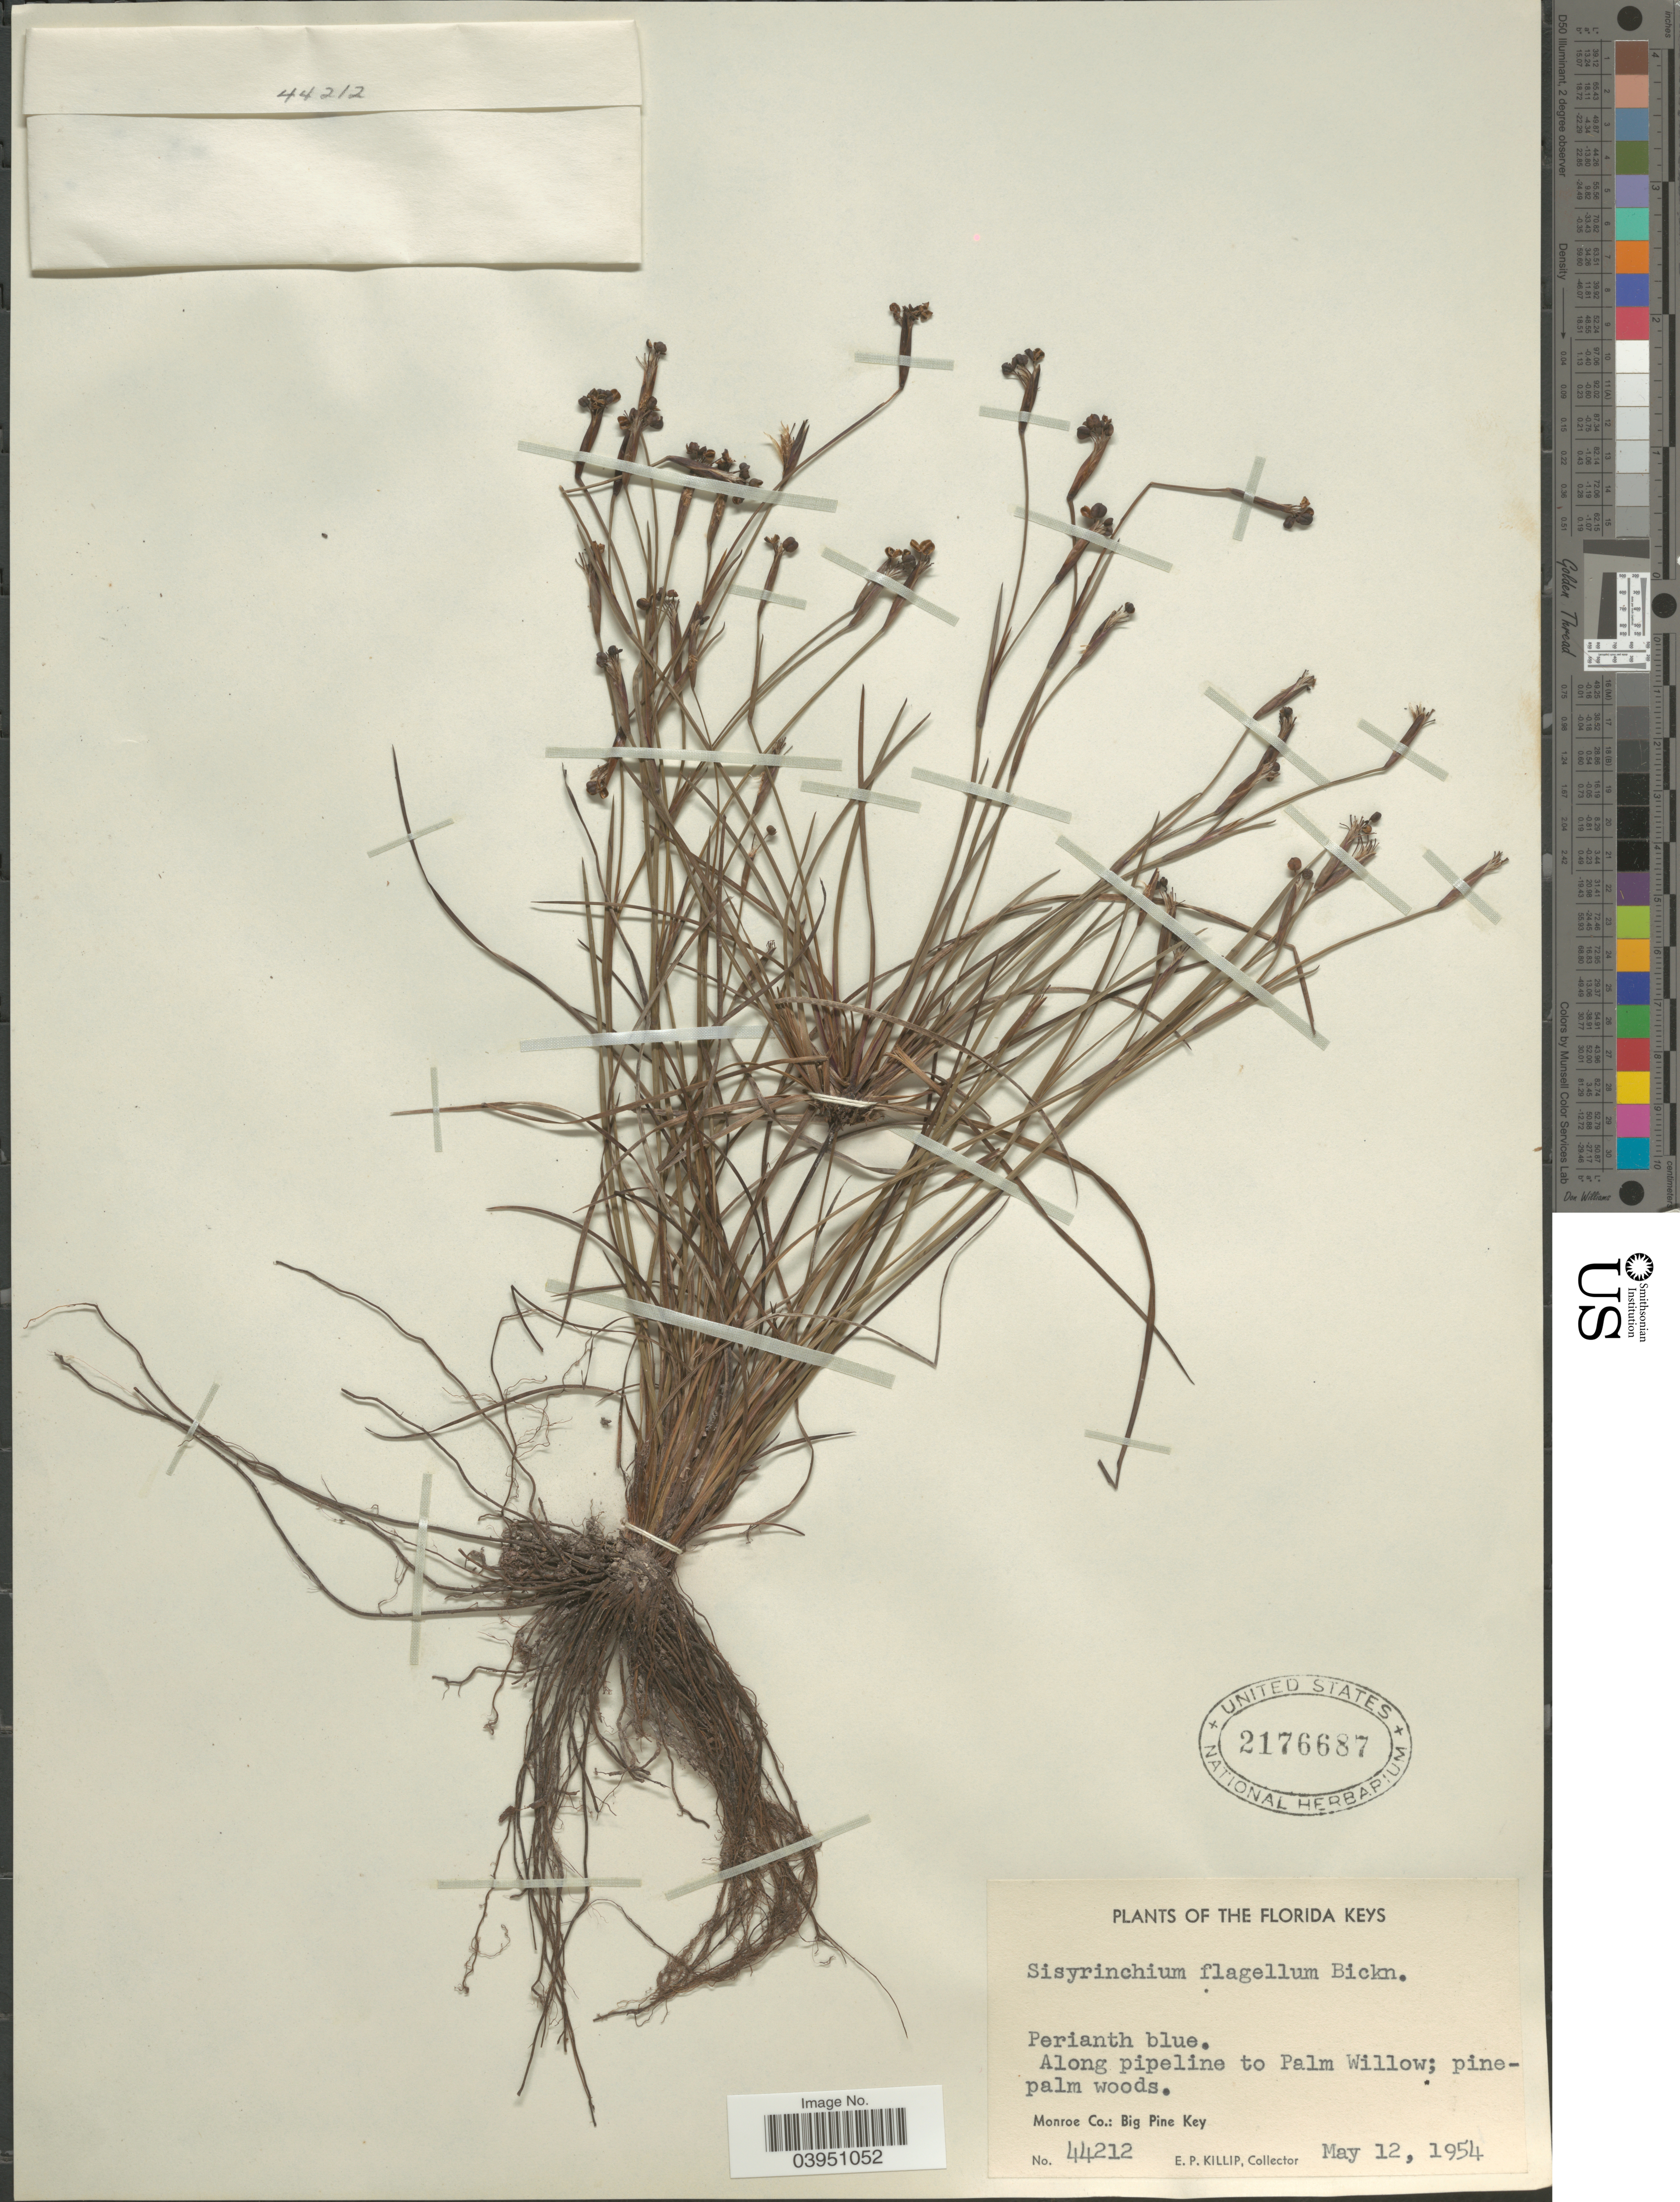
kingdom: Plantae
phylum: Tracheophyta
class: Liliopsida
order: Asparagales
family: Iridaceae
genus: Sisyrinchium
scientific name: Sisyrinchium flagellum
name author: E.P. Bicknell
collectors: E. P. Killip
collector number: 44212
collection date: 1954-05-12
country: United States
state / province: Florida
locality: Florida Keys. Along pipeline to Palm Willow; pine-palm woods. Monroe Co.: Big Pine Key.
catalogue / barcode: US 2176687